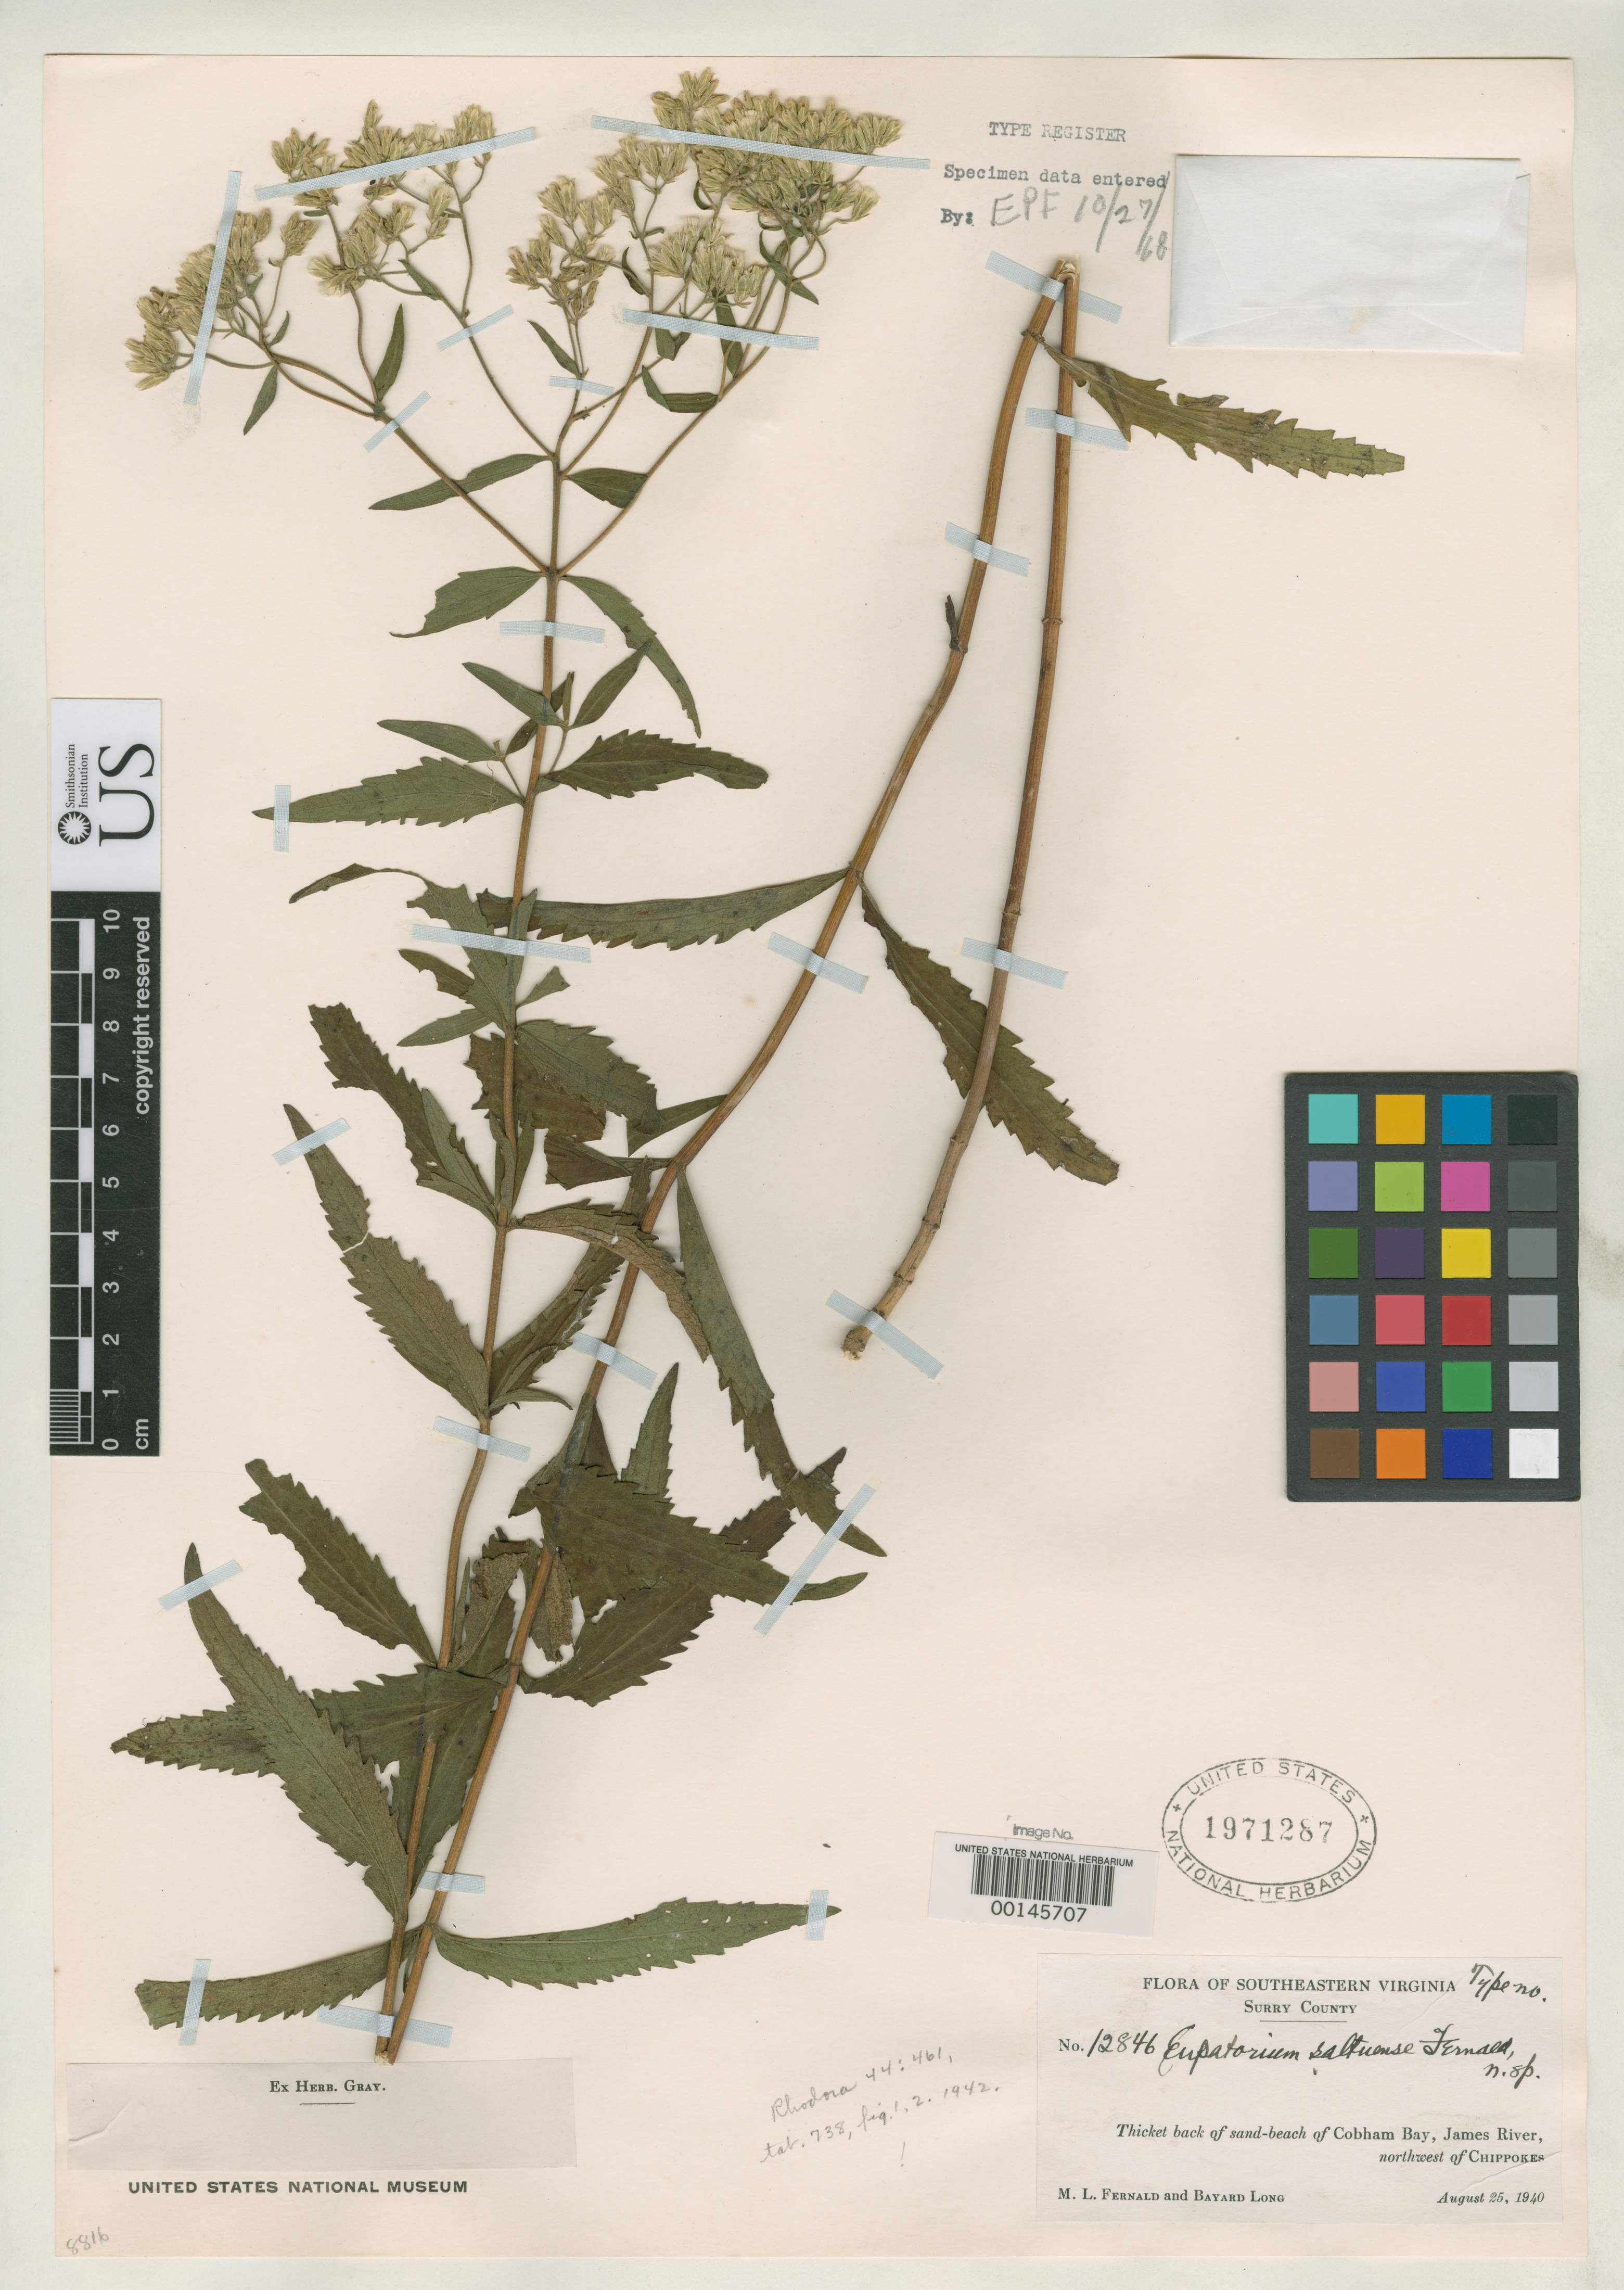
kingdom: Plantae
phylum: Tracheophyta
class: Magnoliopsida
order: Asterales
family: Asteraceae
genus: Eupatorium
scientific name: Eupatorium saltuense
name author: Fernald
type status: Isotype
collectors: M. L. Fernald & B. H. Long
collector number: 12846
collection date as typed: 25 Aug 1940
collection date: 1940-08-25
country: United States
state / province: Virginia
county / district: Surry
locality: Cobham Bay, James River, northwest of Chippokes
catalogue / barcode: US 1971287